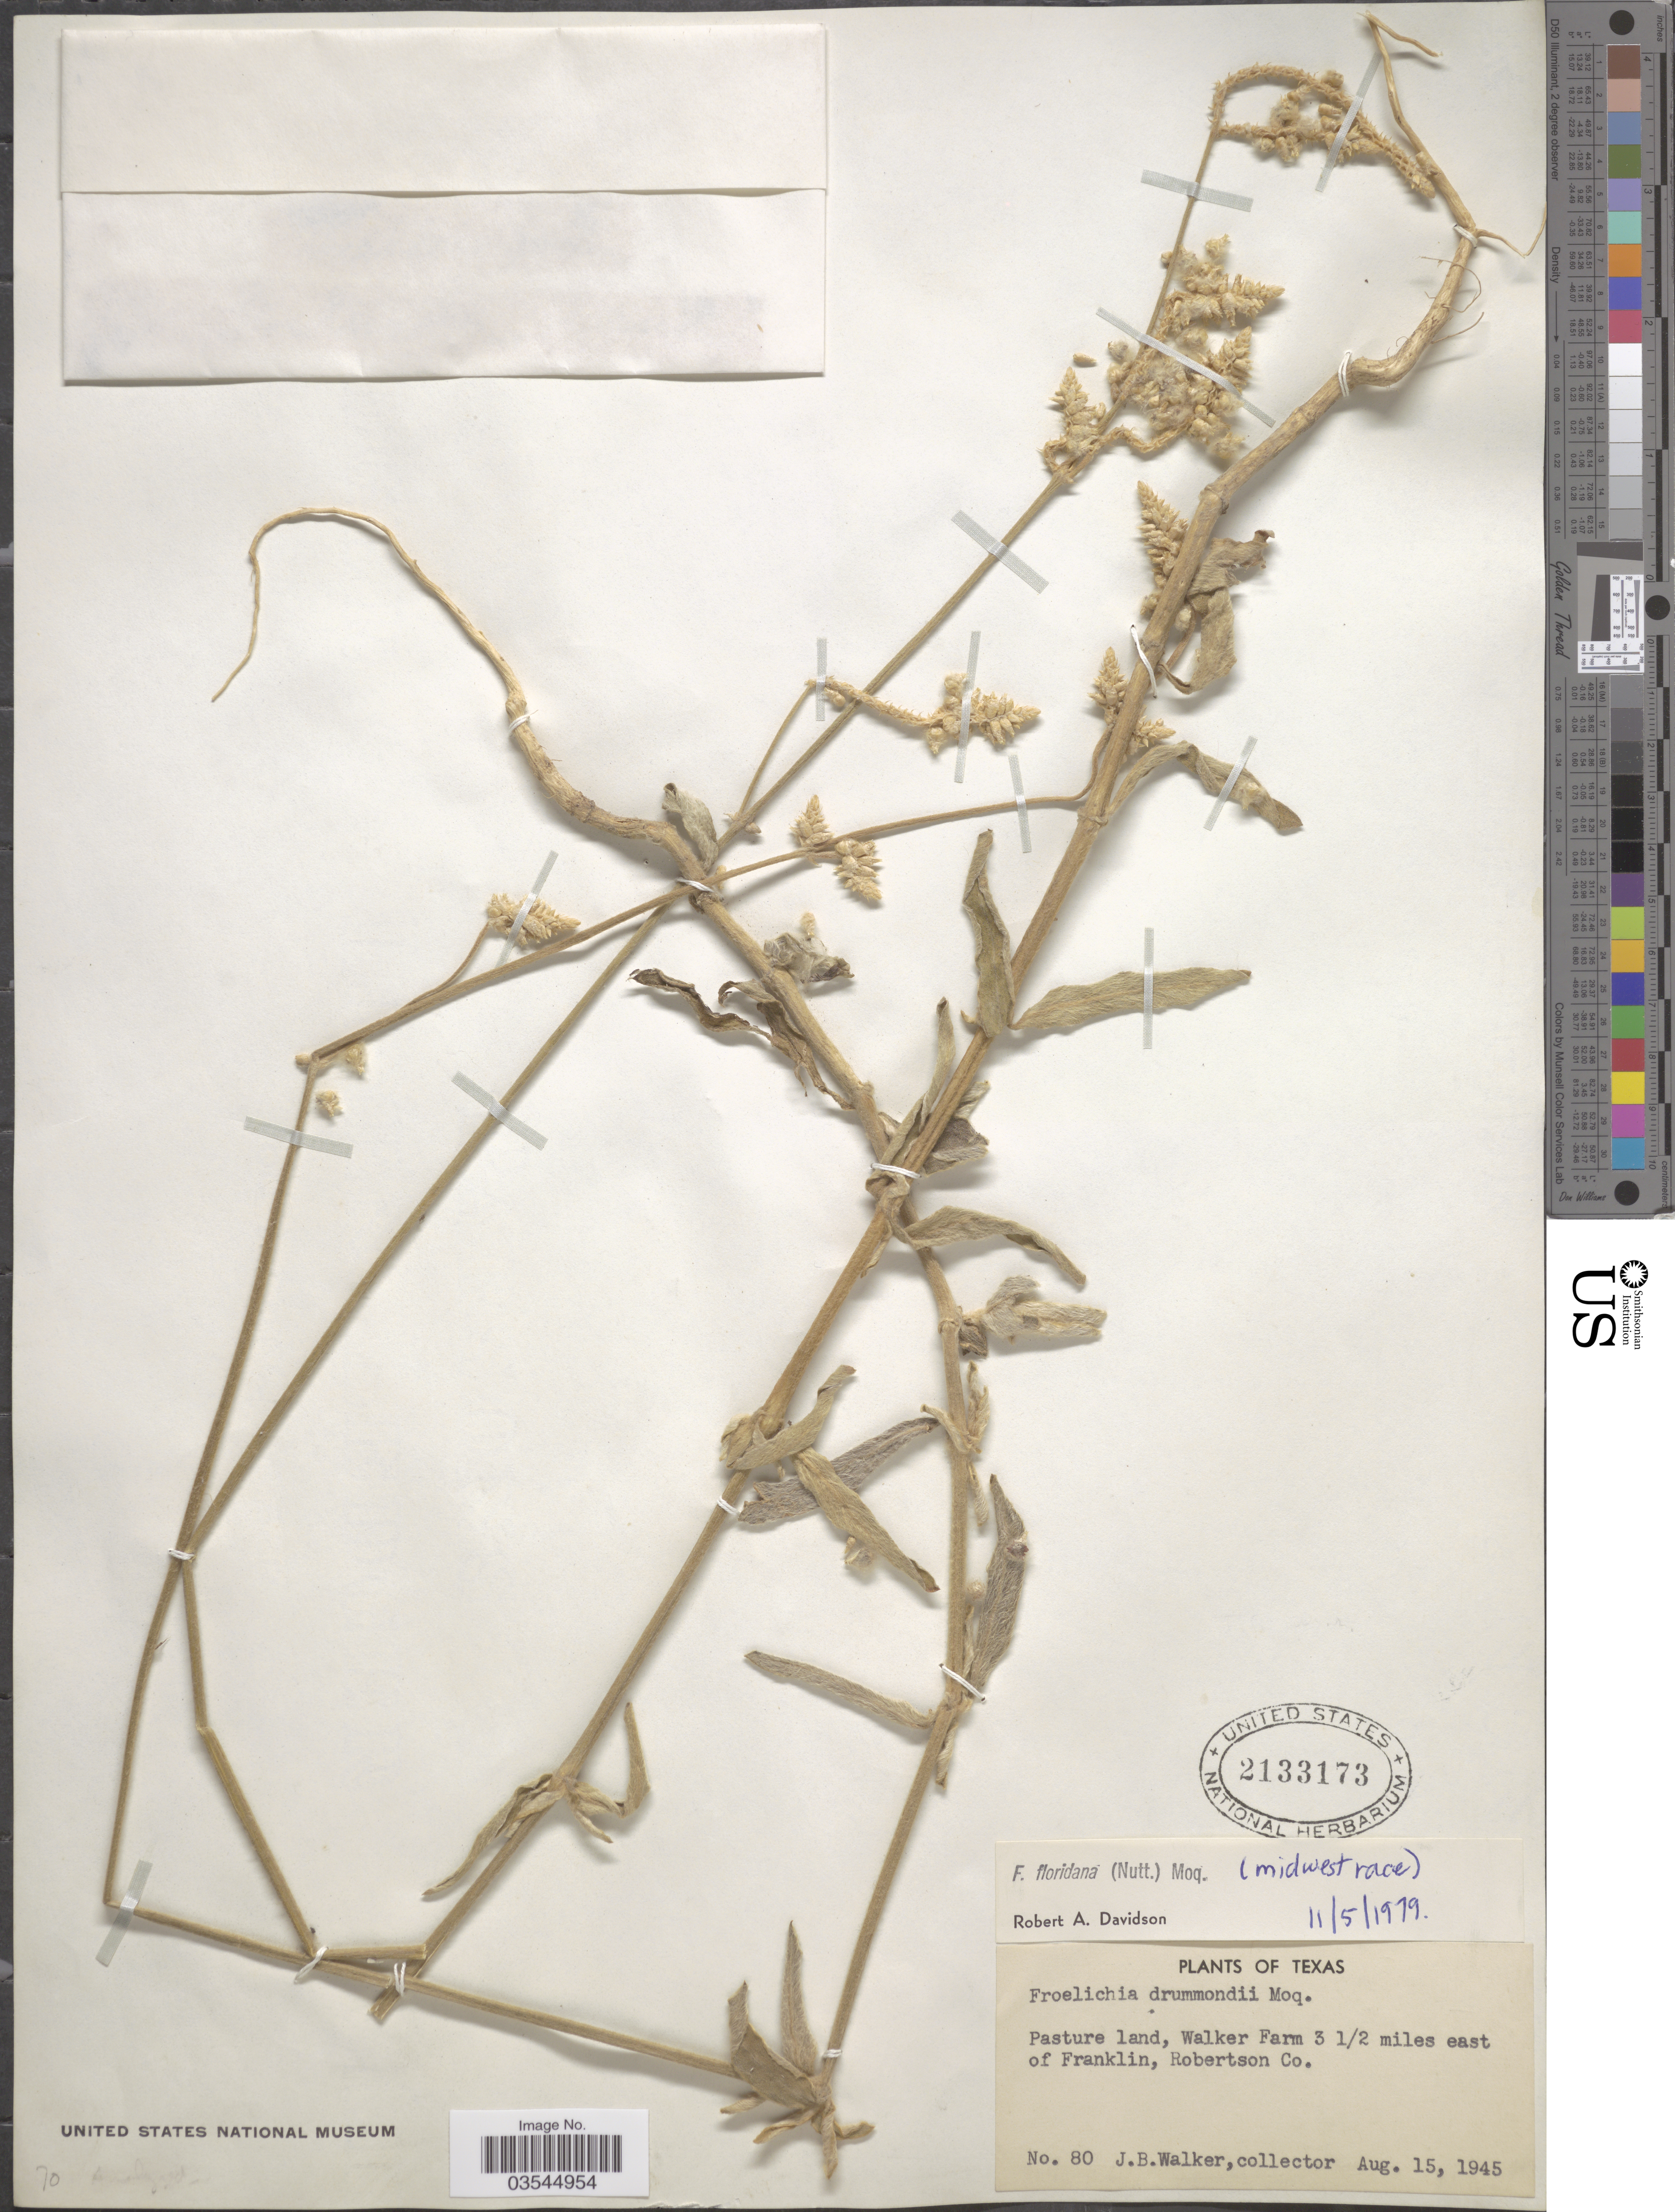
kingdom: Plantae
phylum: Tracheophyta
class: Magnoliopsida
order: Caryophyllales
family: Amaranthaceae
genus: Froelichia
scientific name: Froelichia floridana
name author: (Nutt.) Moq.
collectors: J. Walker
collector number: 80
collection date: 1945-08-15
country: United States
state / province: Texas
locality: Pasture land, Walker Farm 3 1/2 miles east of Franklin, Robertson Co.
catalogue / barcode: US 2133173